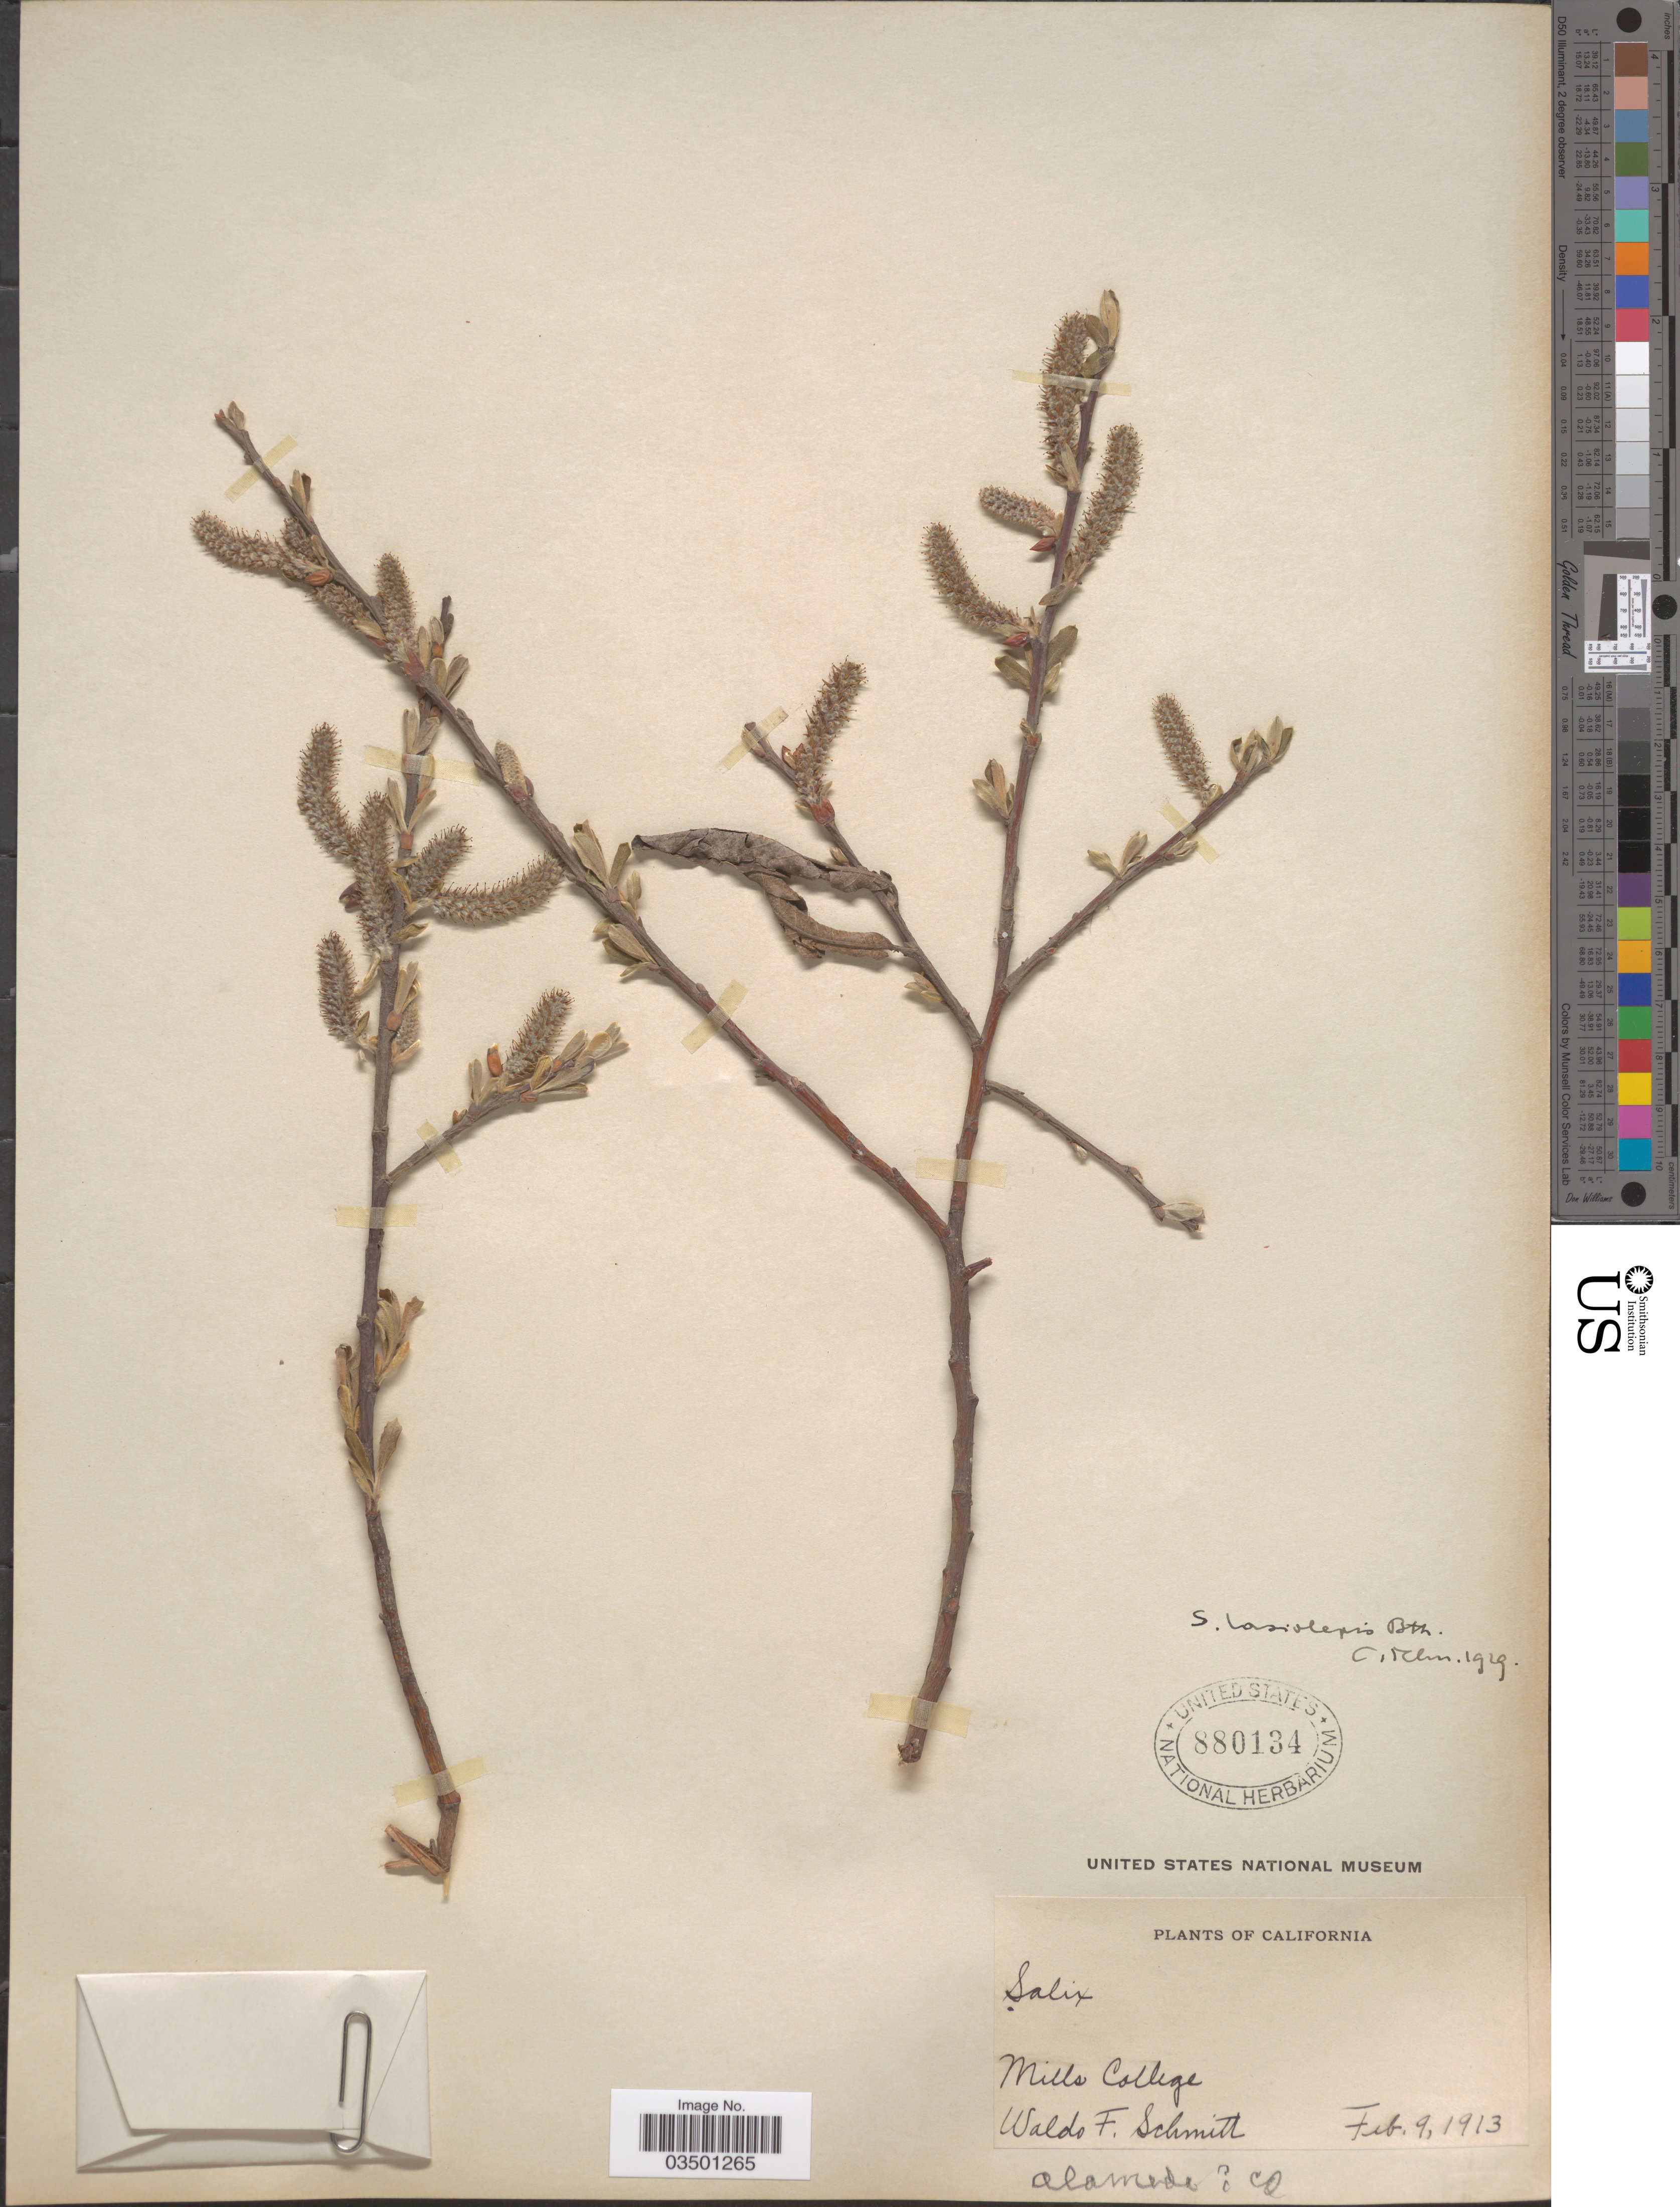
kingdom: Plantae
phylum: Tracheophyta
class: Magnoliopsida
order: Malpighiales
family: Salicaceae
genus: Salix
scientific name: Salix lasiolepis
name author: Benth.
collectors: W. F. Schmitt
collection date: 1913-02-09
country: United States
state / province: California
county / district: Alameda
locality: Mills College. Alameda [unsure placement] Co.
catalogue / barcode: US 880134